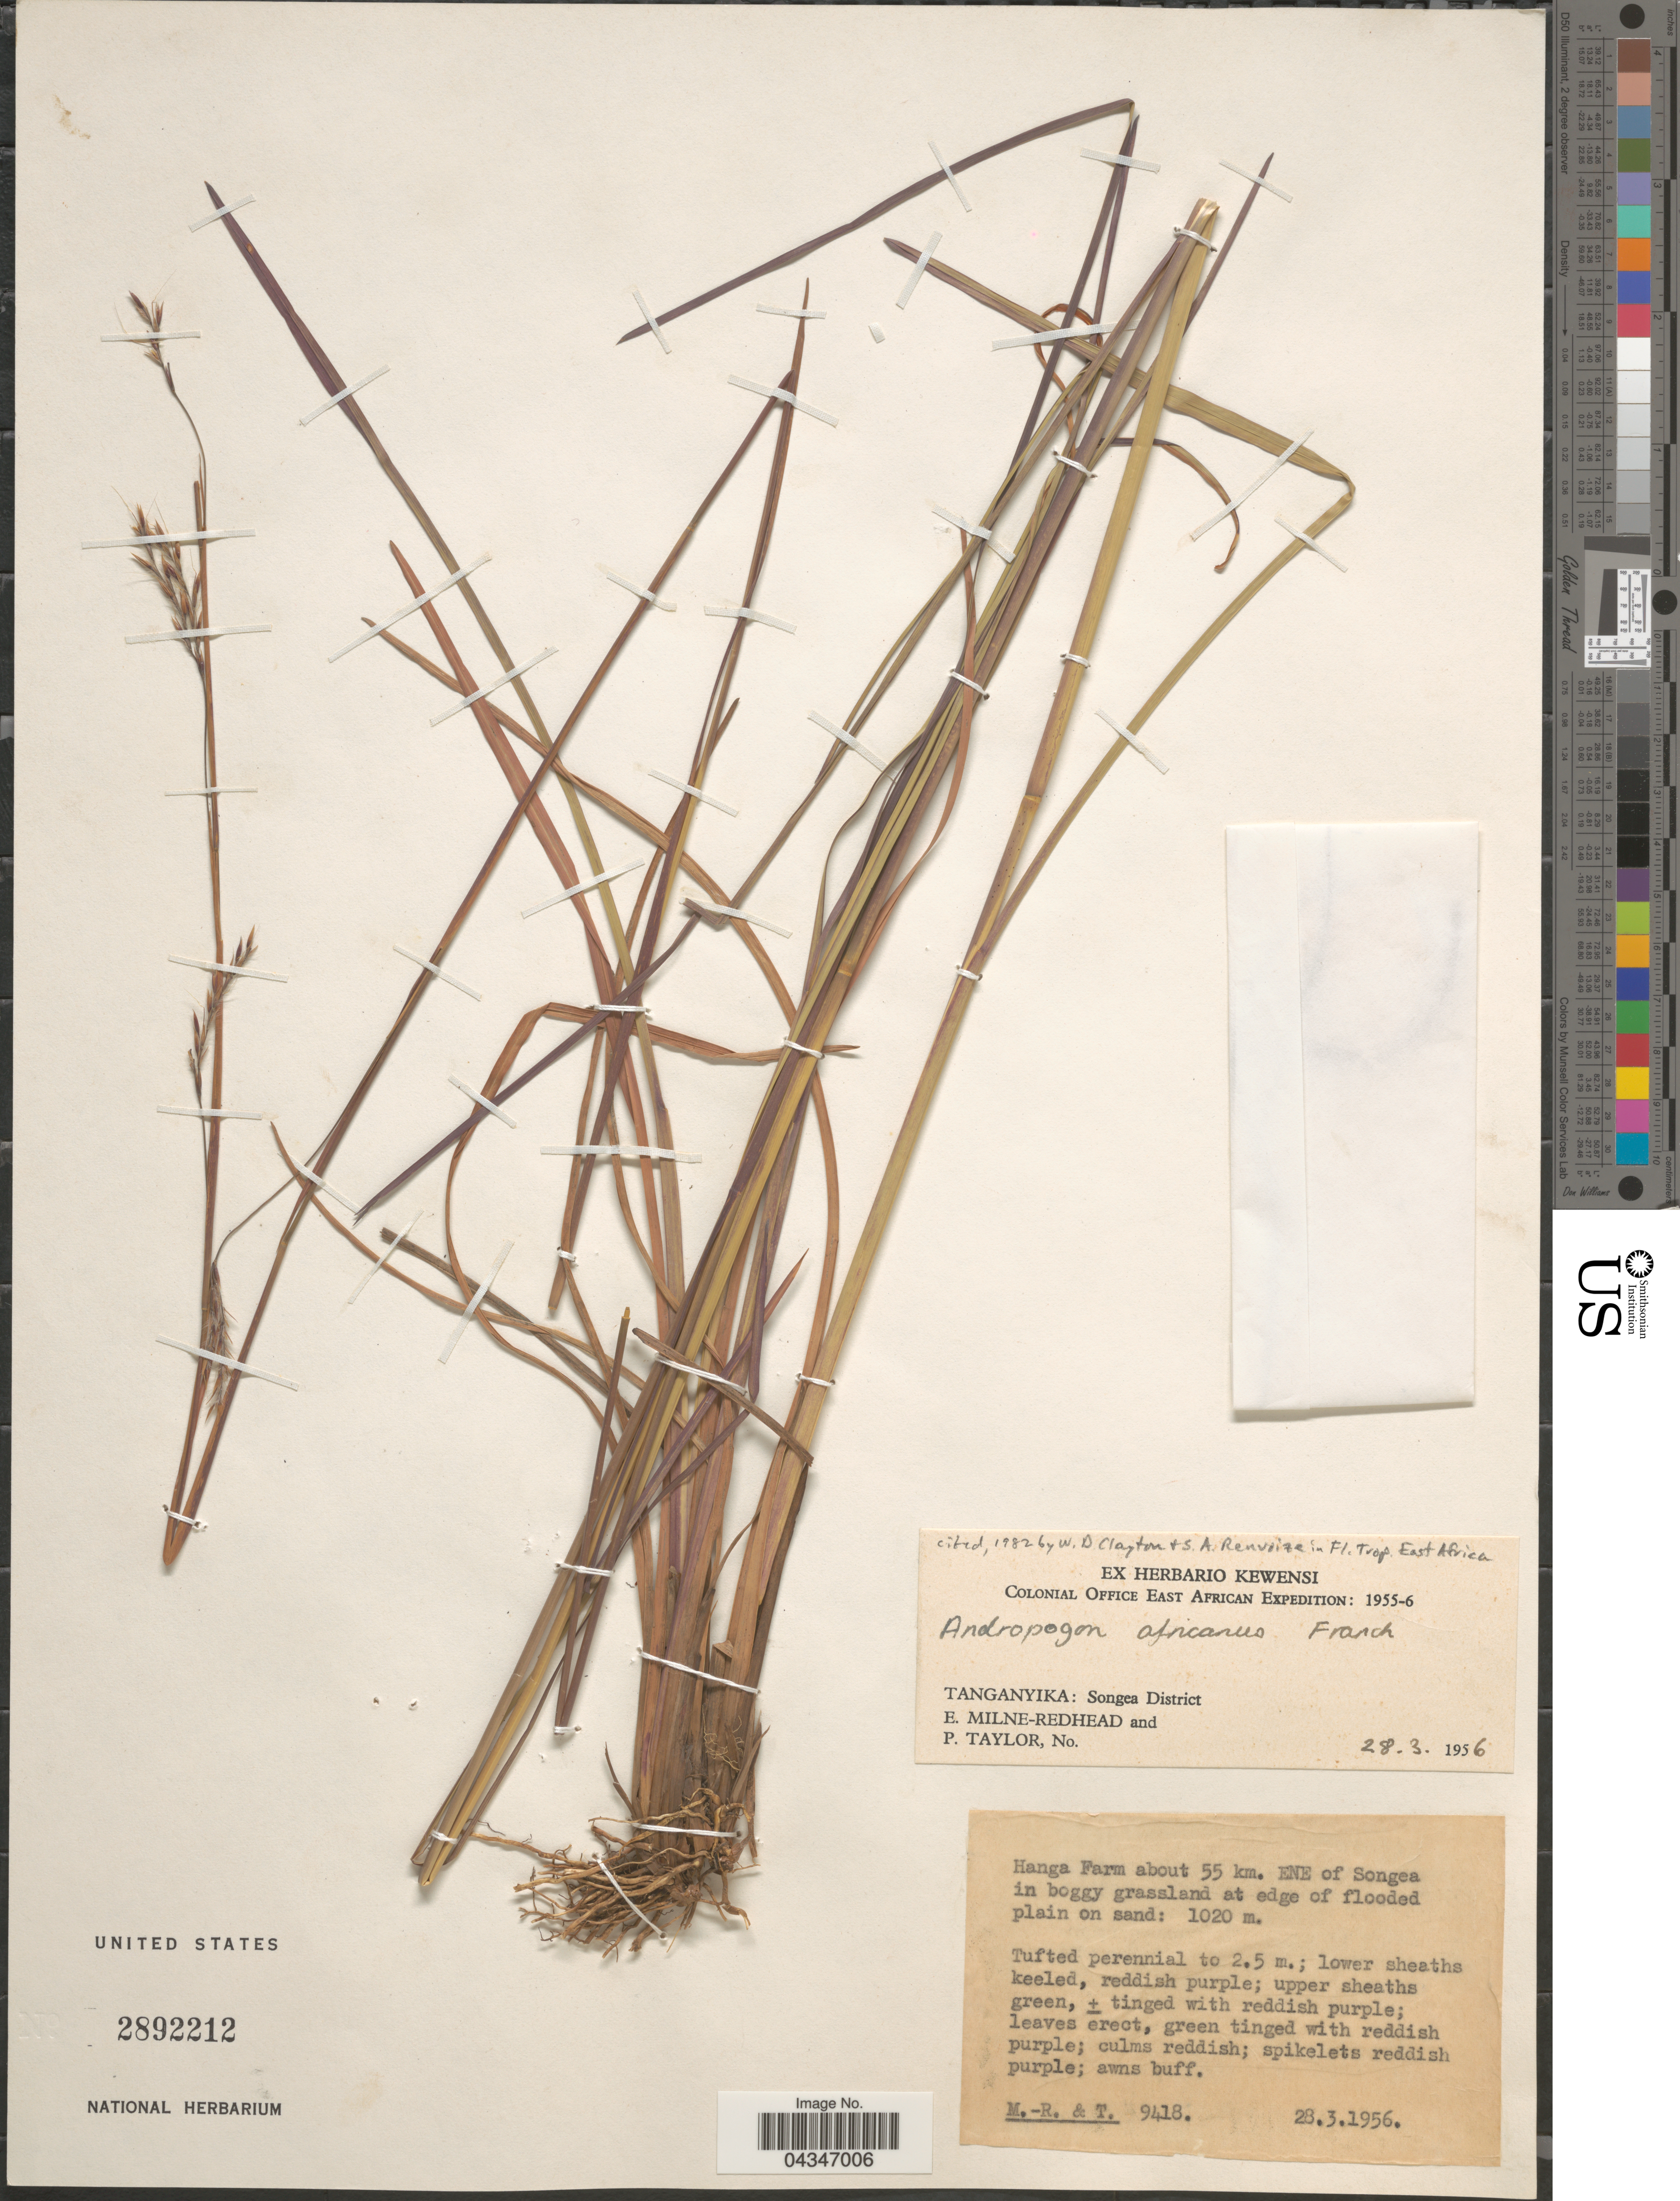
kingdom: Plantae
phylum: Tracheophyta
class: Liliopsida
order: Poales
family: Poaceae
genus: Andropogon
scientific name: Andropogon africanus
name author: Franch.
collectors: E. W. Milne-Redhead & P. Taylor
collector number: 9418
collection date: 1956-03-28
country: Tanzania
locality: Colonial Office East African Expedition: 1955-6. Tanganyika: Songea District. Hanga Farm about 55 km. ENE of Songea in boggy grassland at edge of flooded plain on sand.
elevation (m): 1020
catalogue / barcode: US 2892212